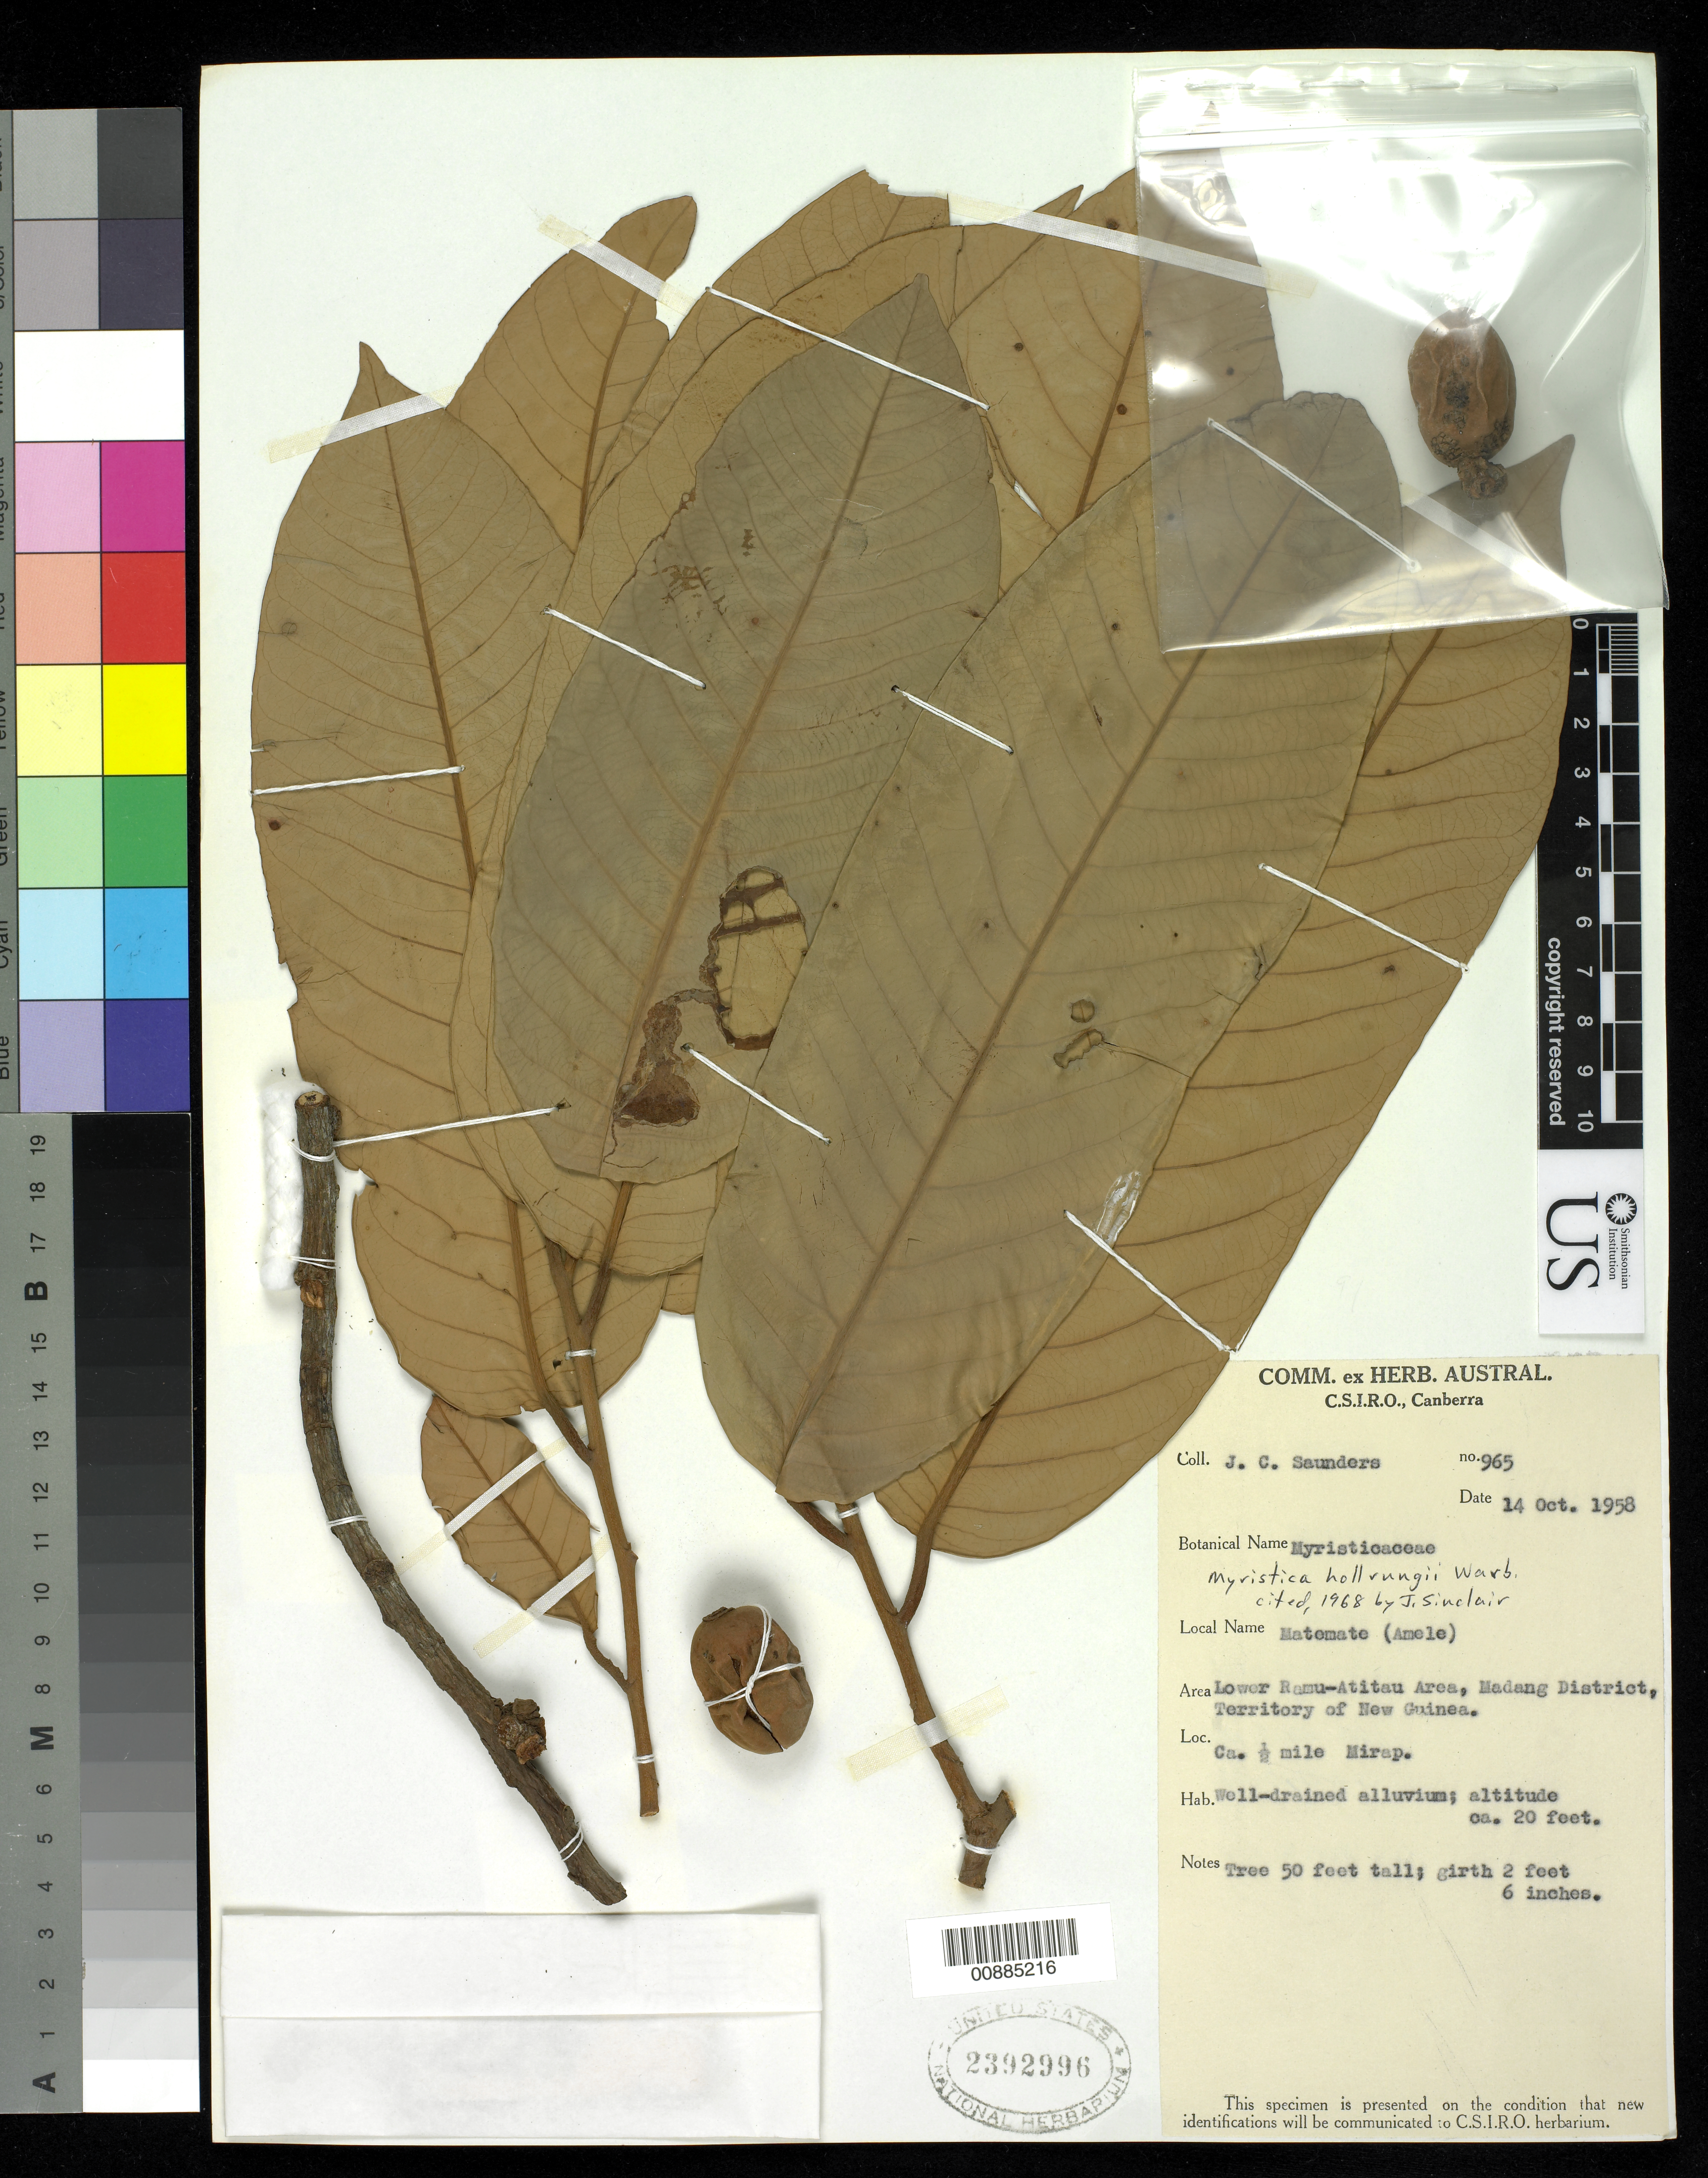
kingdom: Plantae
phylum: Tracheophyta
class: Magnoliopsida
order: Magnoliales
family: Myristicaceae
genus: Myristica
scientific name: Myristica hollrungii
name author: Warb.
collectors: J. C. Saunders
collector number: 965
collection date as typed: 14 Oct 1958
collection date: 1958-10-14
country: Papua New Guinea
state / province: Madang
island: New Guinea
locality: Lower Ramu-Atitau area, ca. 1/2 mile Mirap.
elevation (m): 6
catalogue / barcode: US 2392996